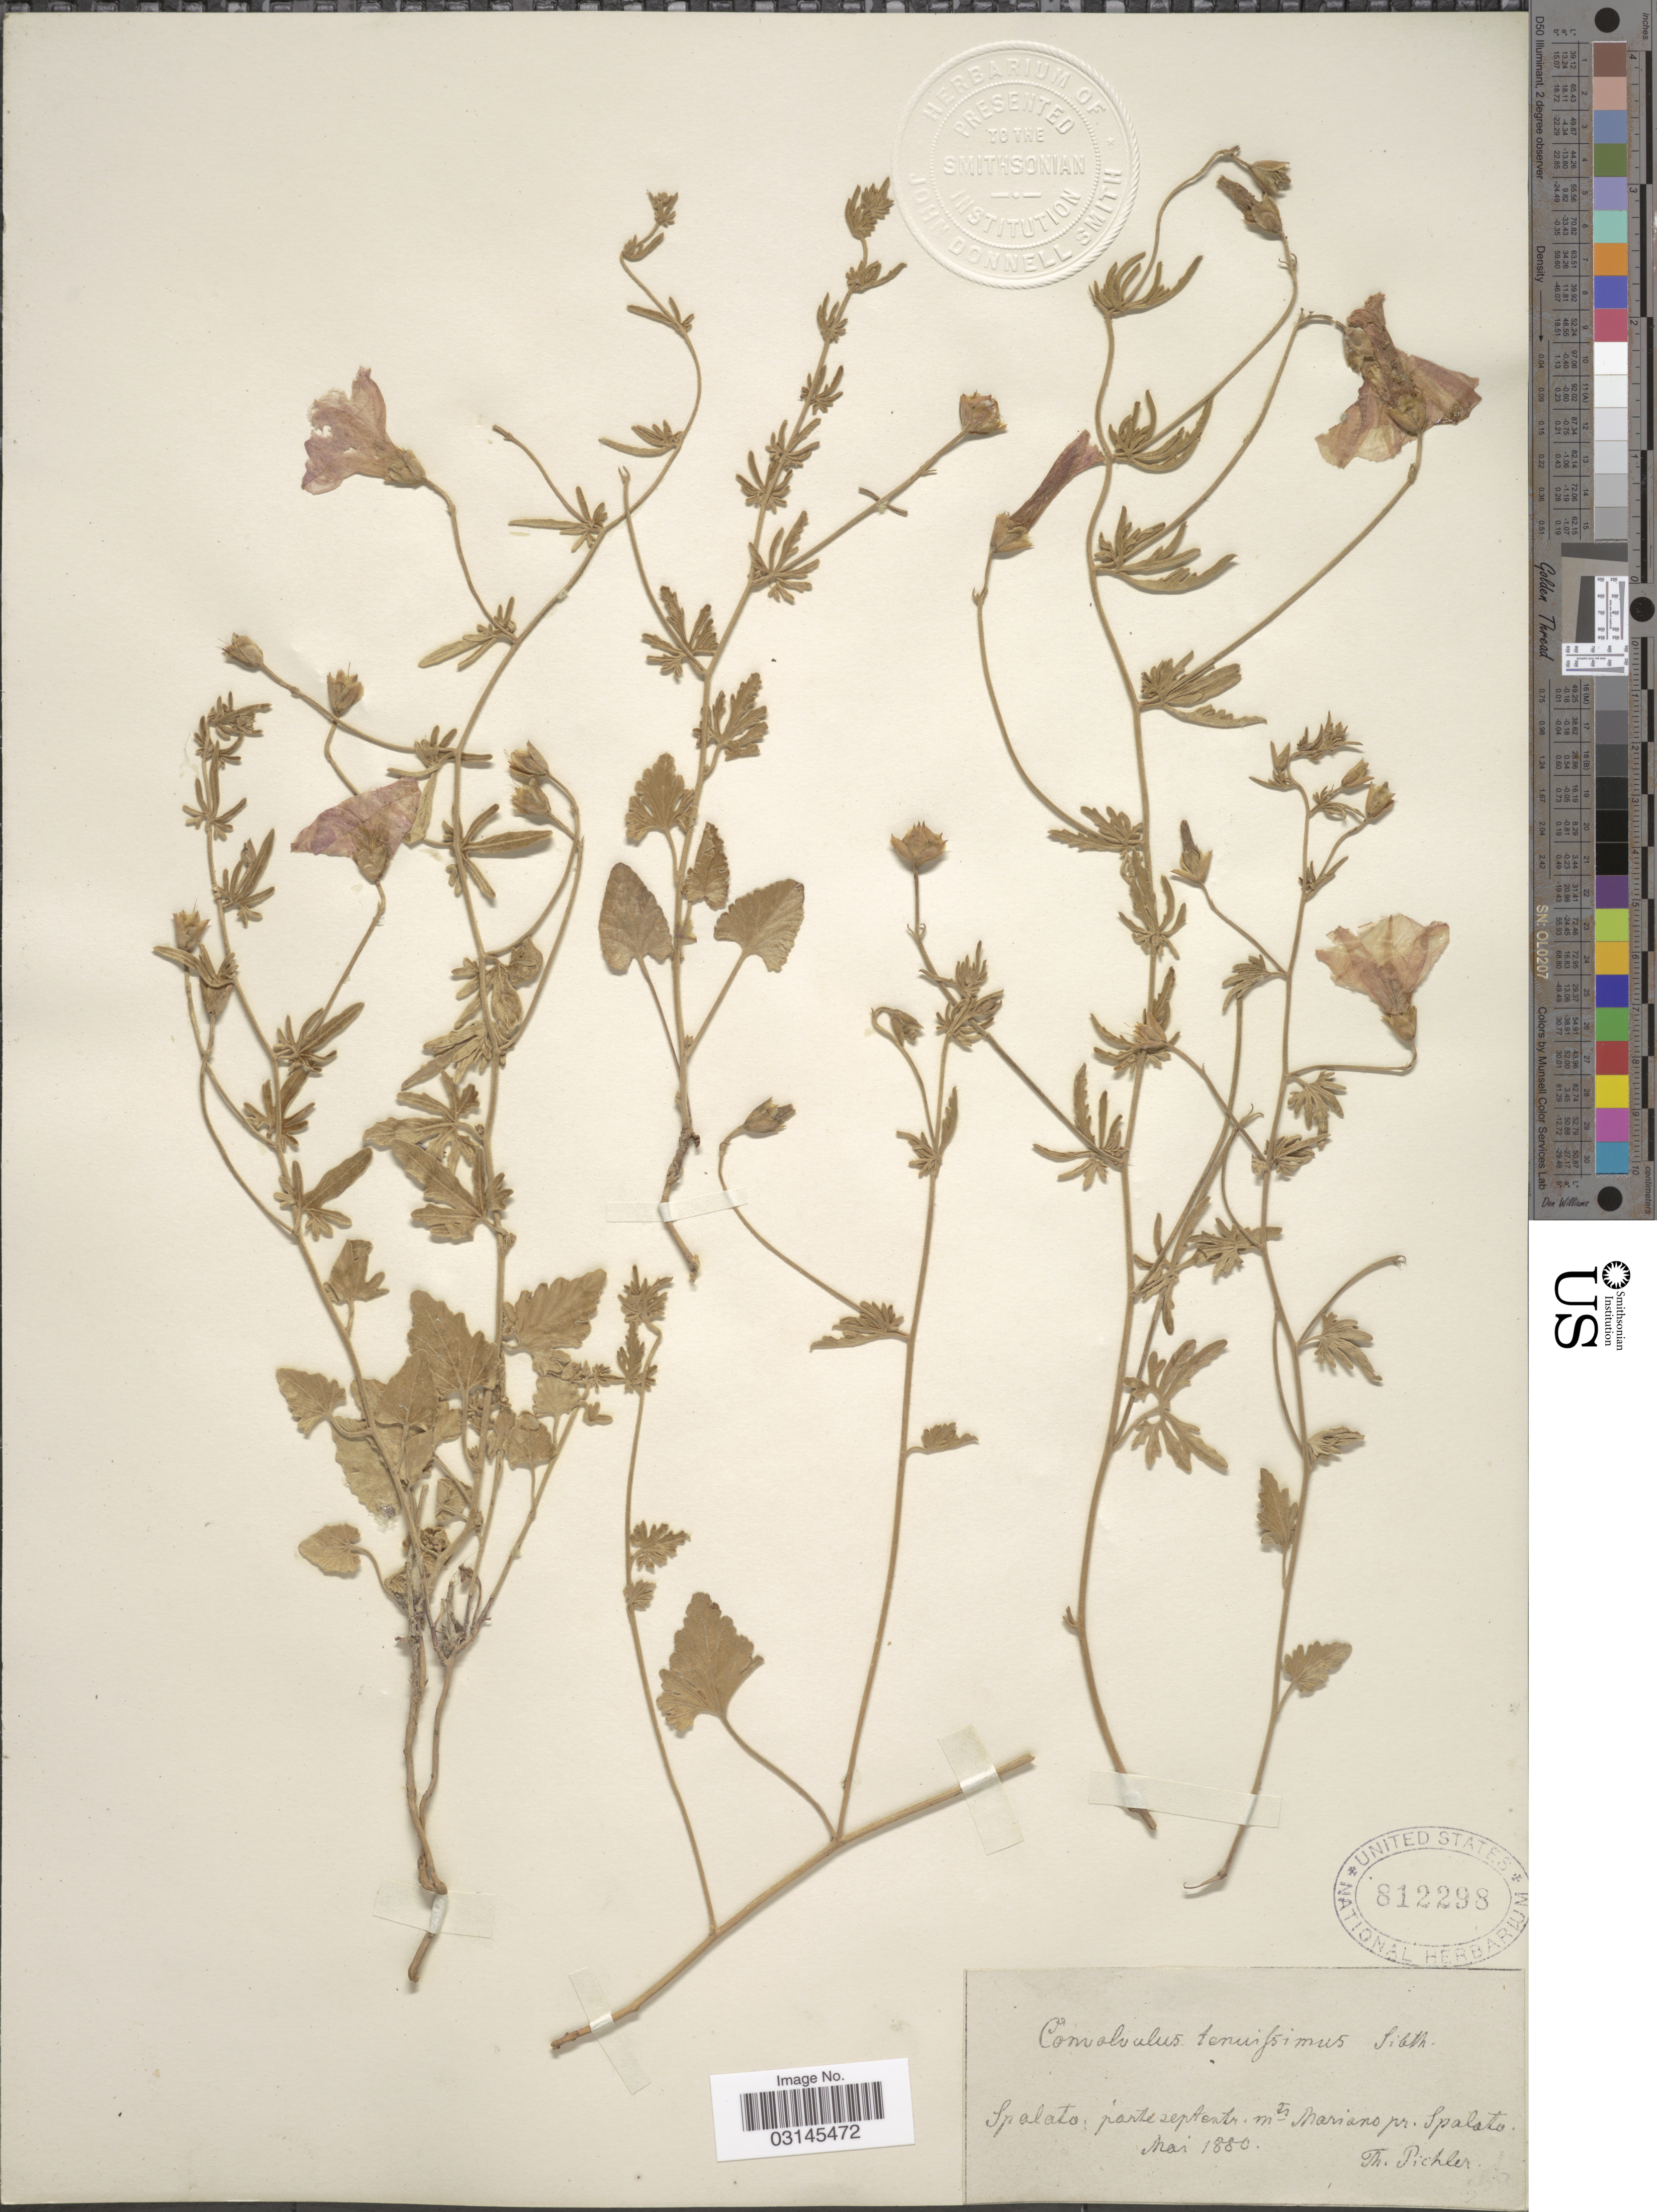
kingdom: Plantae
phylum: Tracheophyta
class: Magnoliopsida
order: Solanales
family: Convolvulaceae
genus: Convolvulus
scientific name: Convolvulus althaeoides var. pedatus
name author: Choisy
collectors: T. Pichler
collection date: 1880-05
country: Croatia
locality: Spalato: parte septentr. mts Mariano pr. Spalato.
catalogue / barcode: US 812298